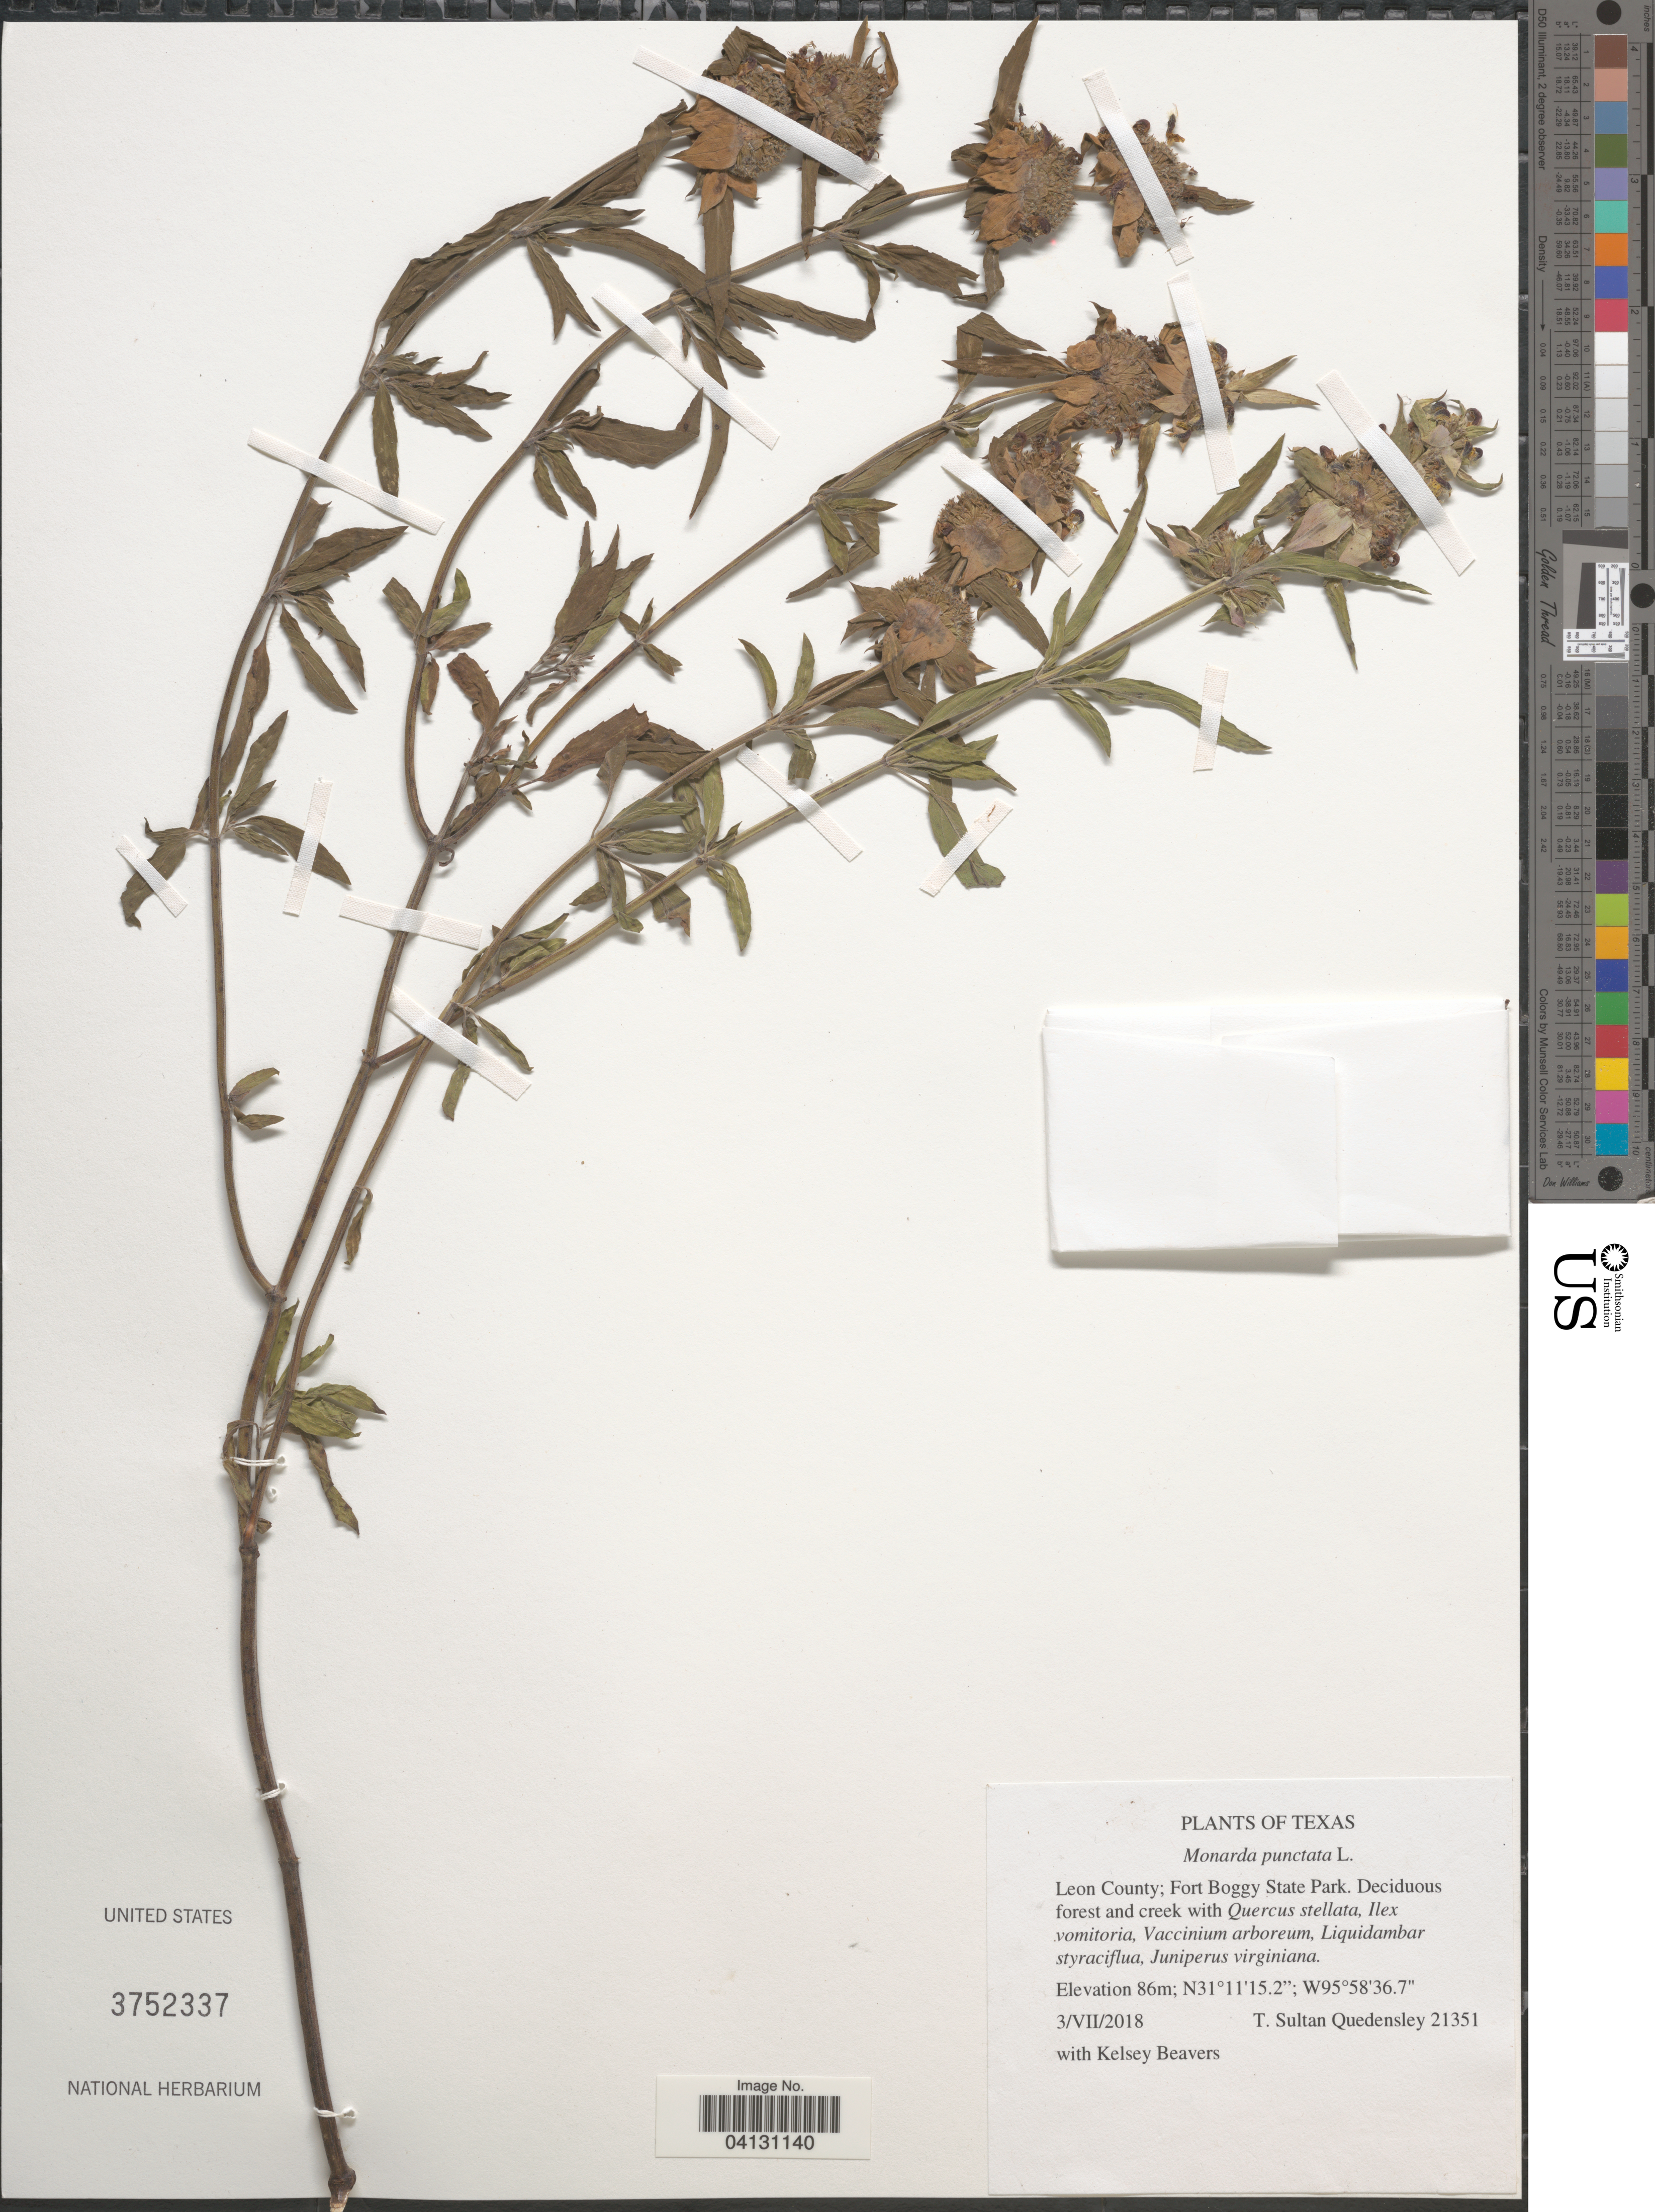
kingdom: Plantae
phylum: Tracheophyta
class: Magnoliopsida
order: Lamiales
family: Lamiaceae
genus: Monarda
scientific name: Monarda punctata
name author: L.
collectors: T. S. Quedensley & K. Beavers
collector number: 21351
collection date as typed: Transcribed d/m/y: 3/7/2018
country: United States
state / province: Texas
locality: Leon County: Fort Boggy State Park.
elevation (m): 86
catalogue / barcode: US 3752337